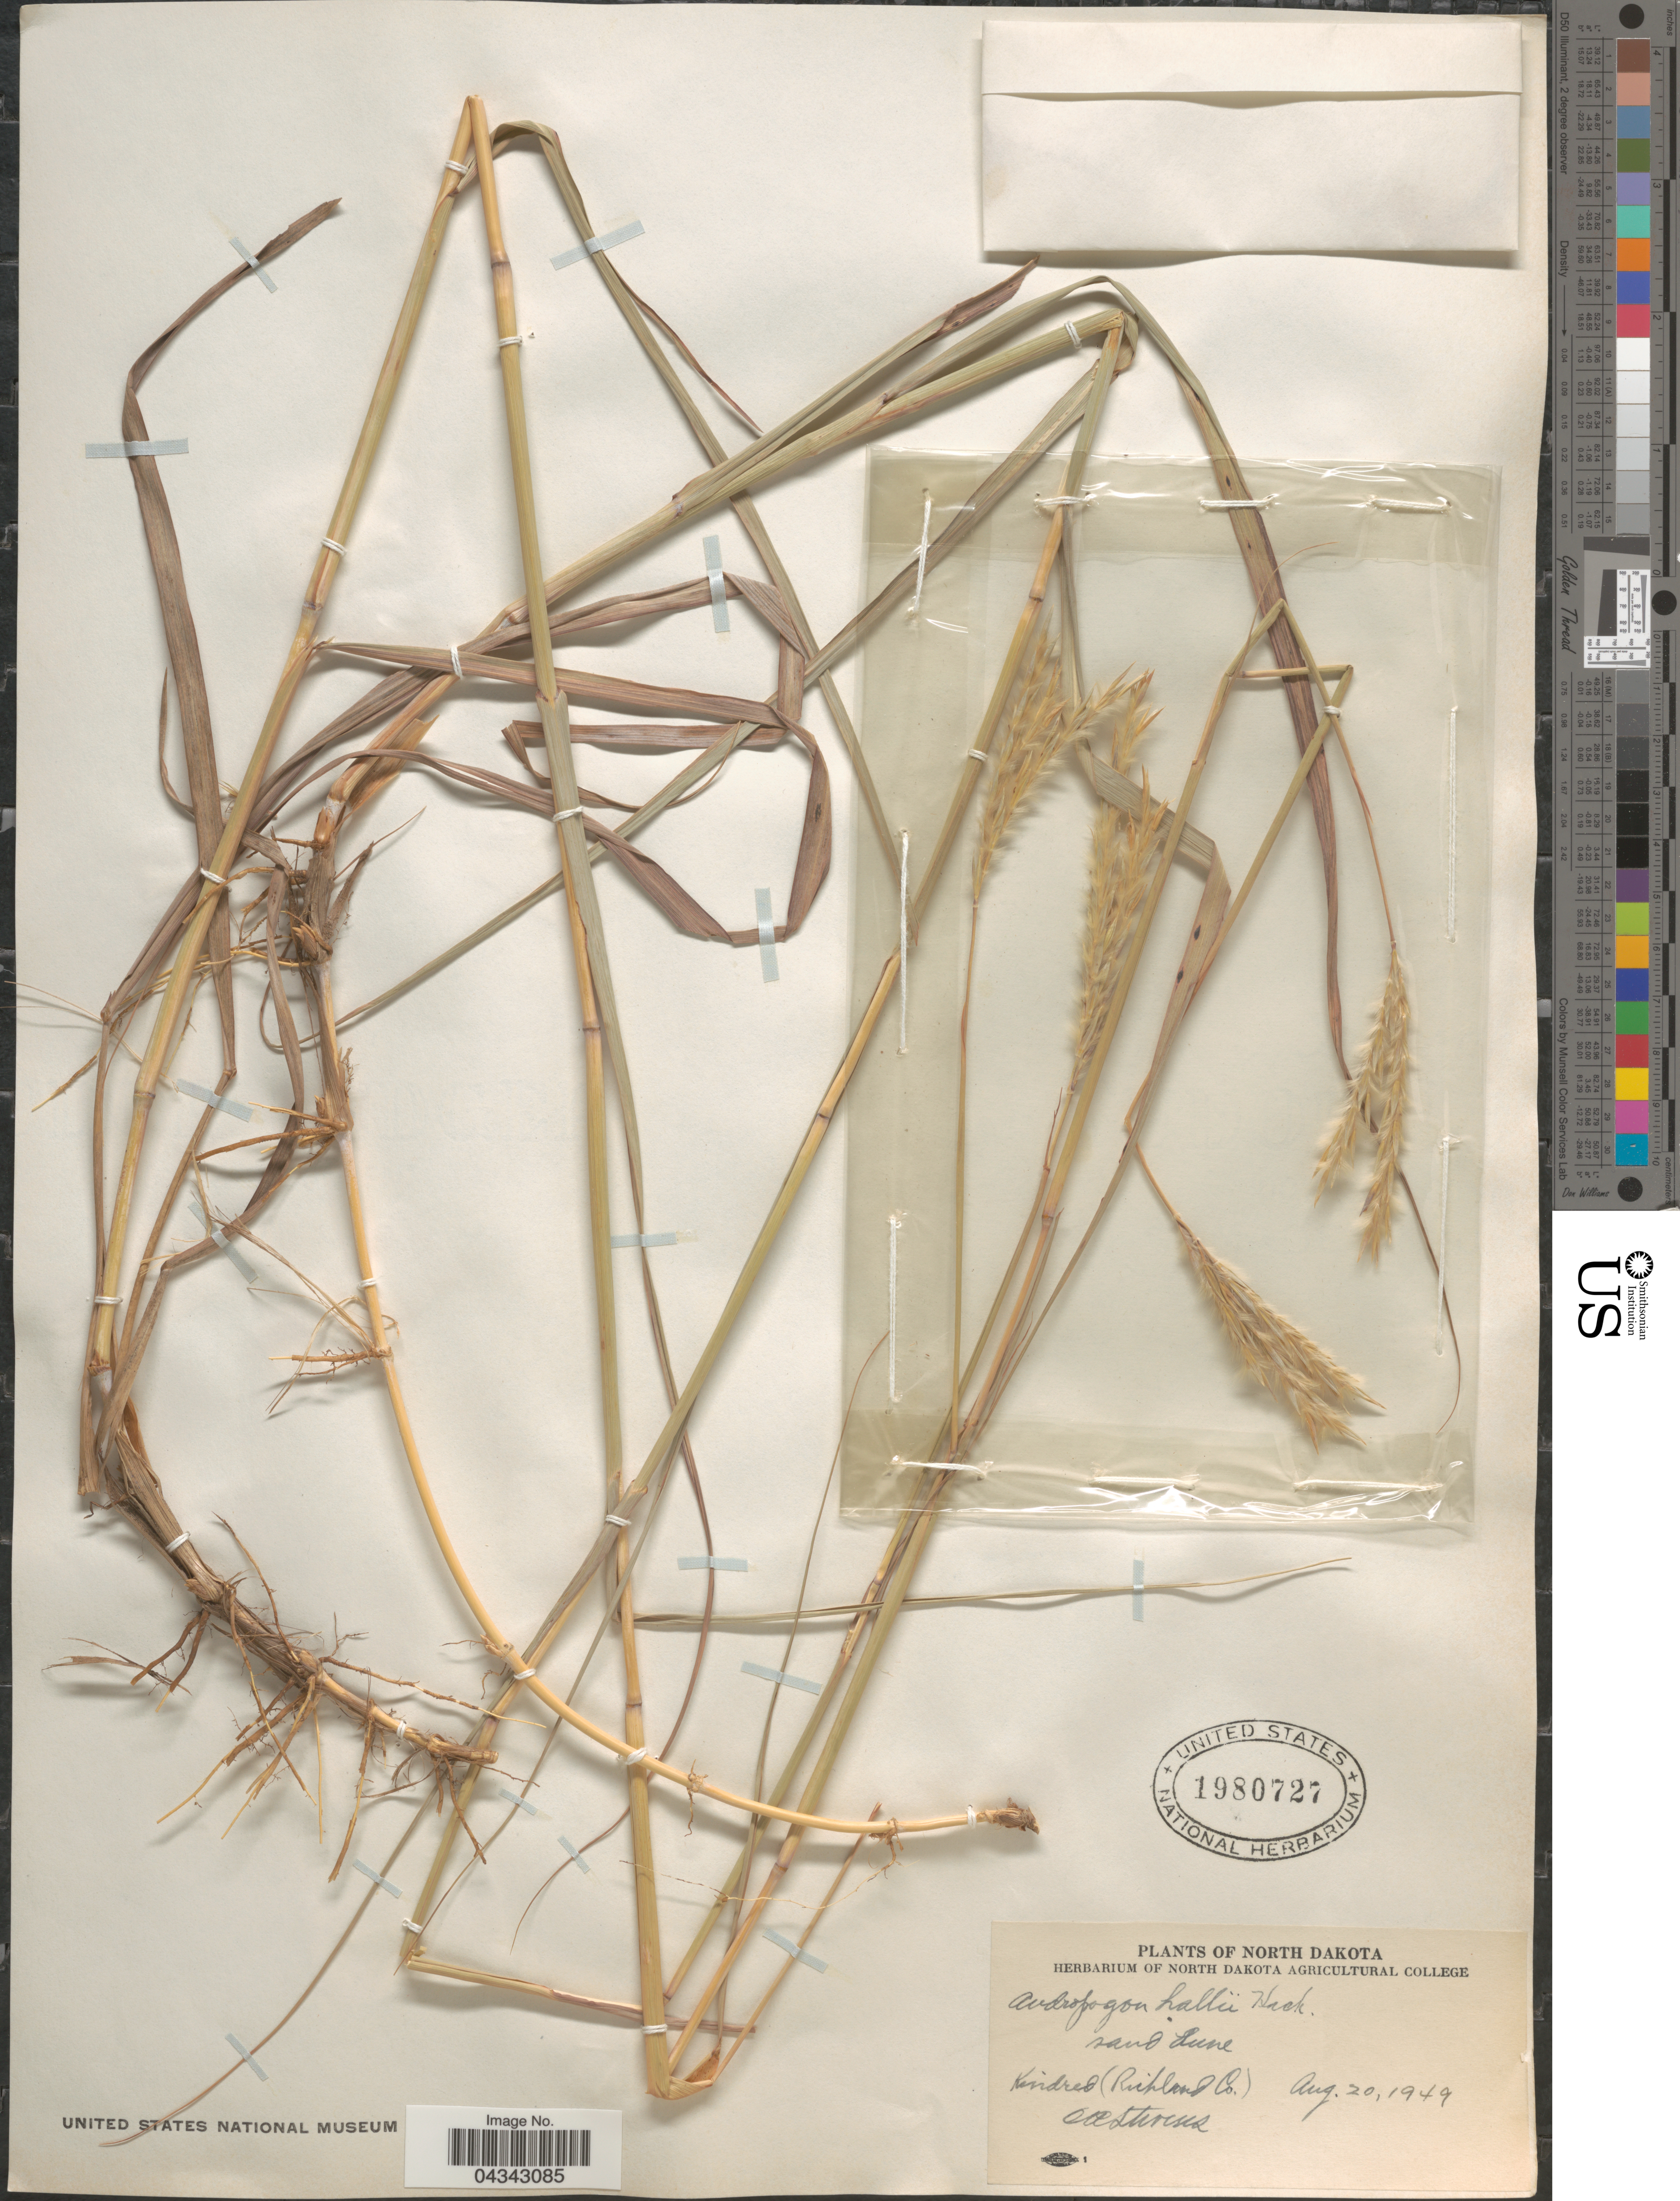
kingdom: Plantae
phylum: Tracheophyta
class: Liliopsida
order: Poales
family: Poaceae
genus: Andropogon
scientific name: Andropogon gerardii subsp. hallii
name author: (Hack.) Wipff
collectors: O. A. Stevens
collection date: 1949-08-20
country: United States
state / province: North Dakota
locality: Kindred (Richland Co.).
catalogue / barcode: US 1980727